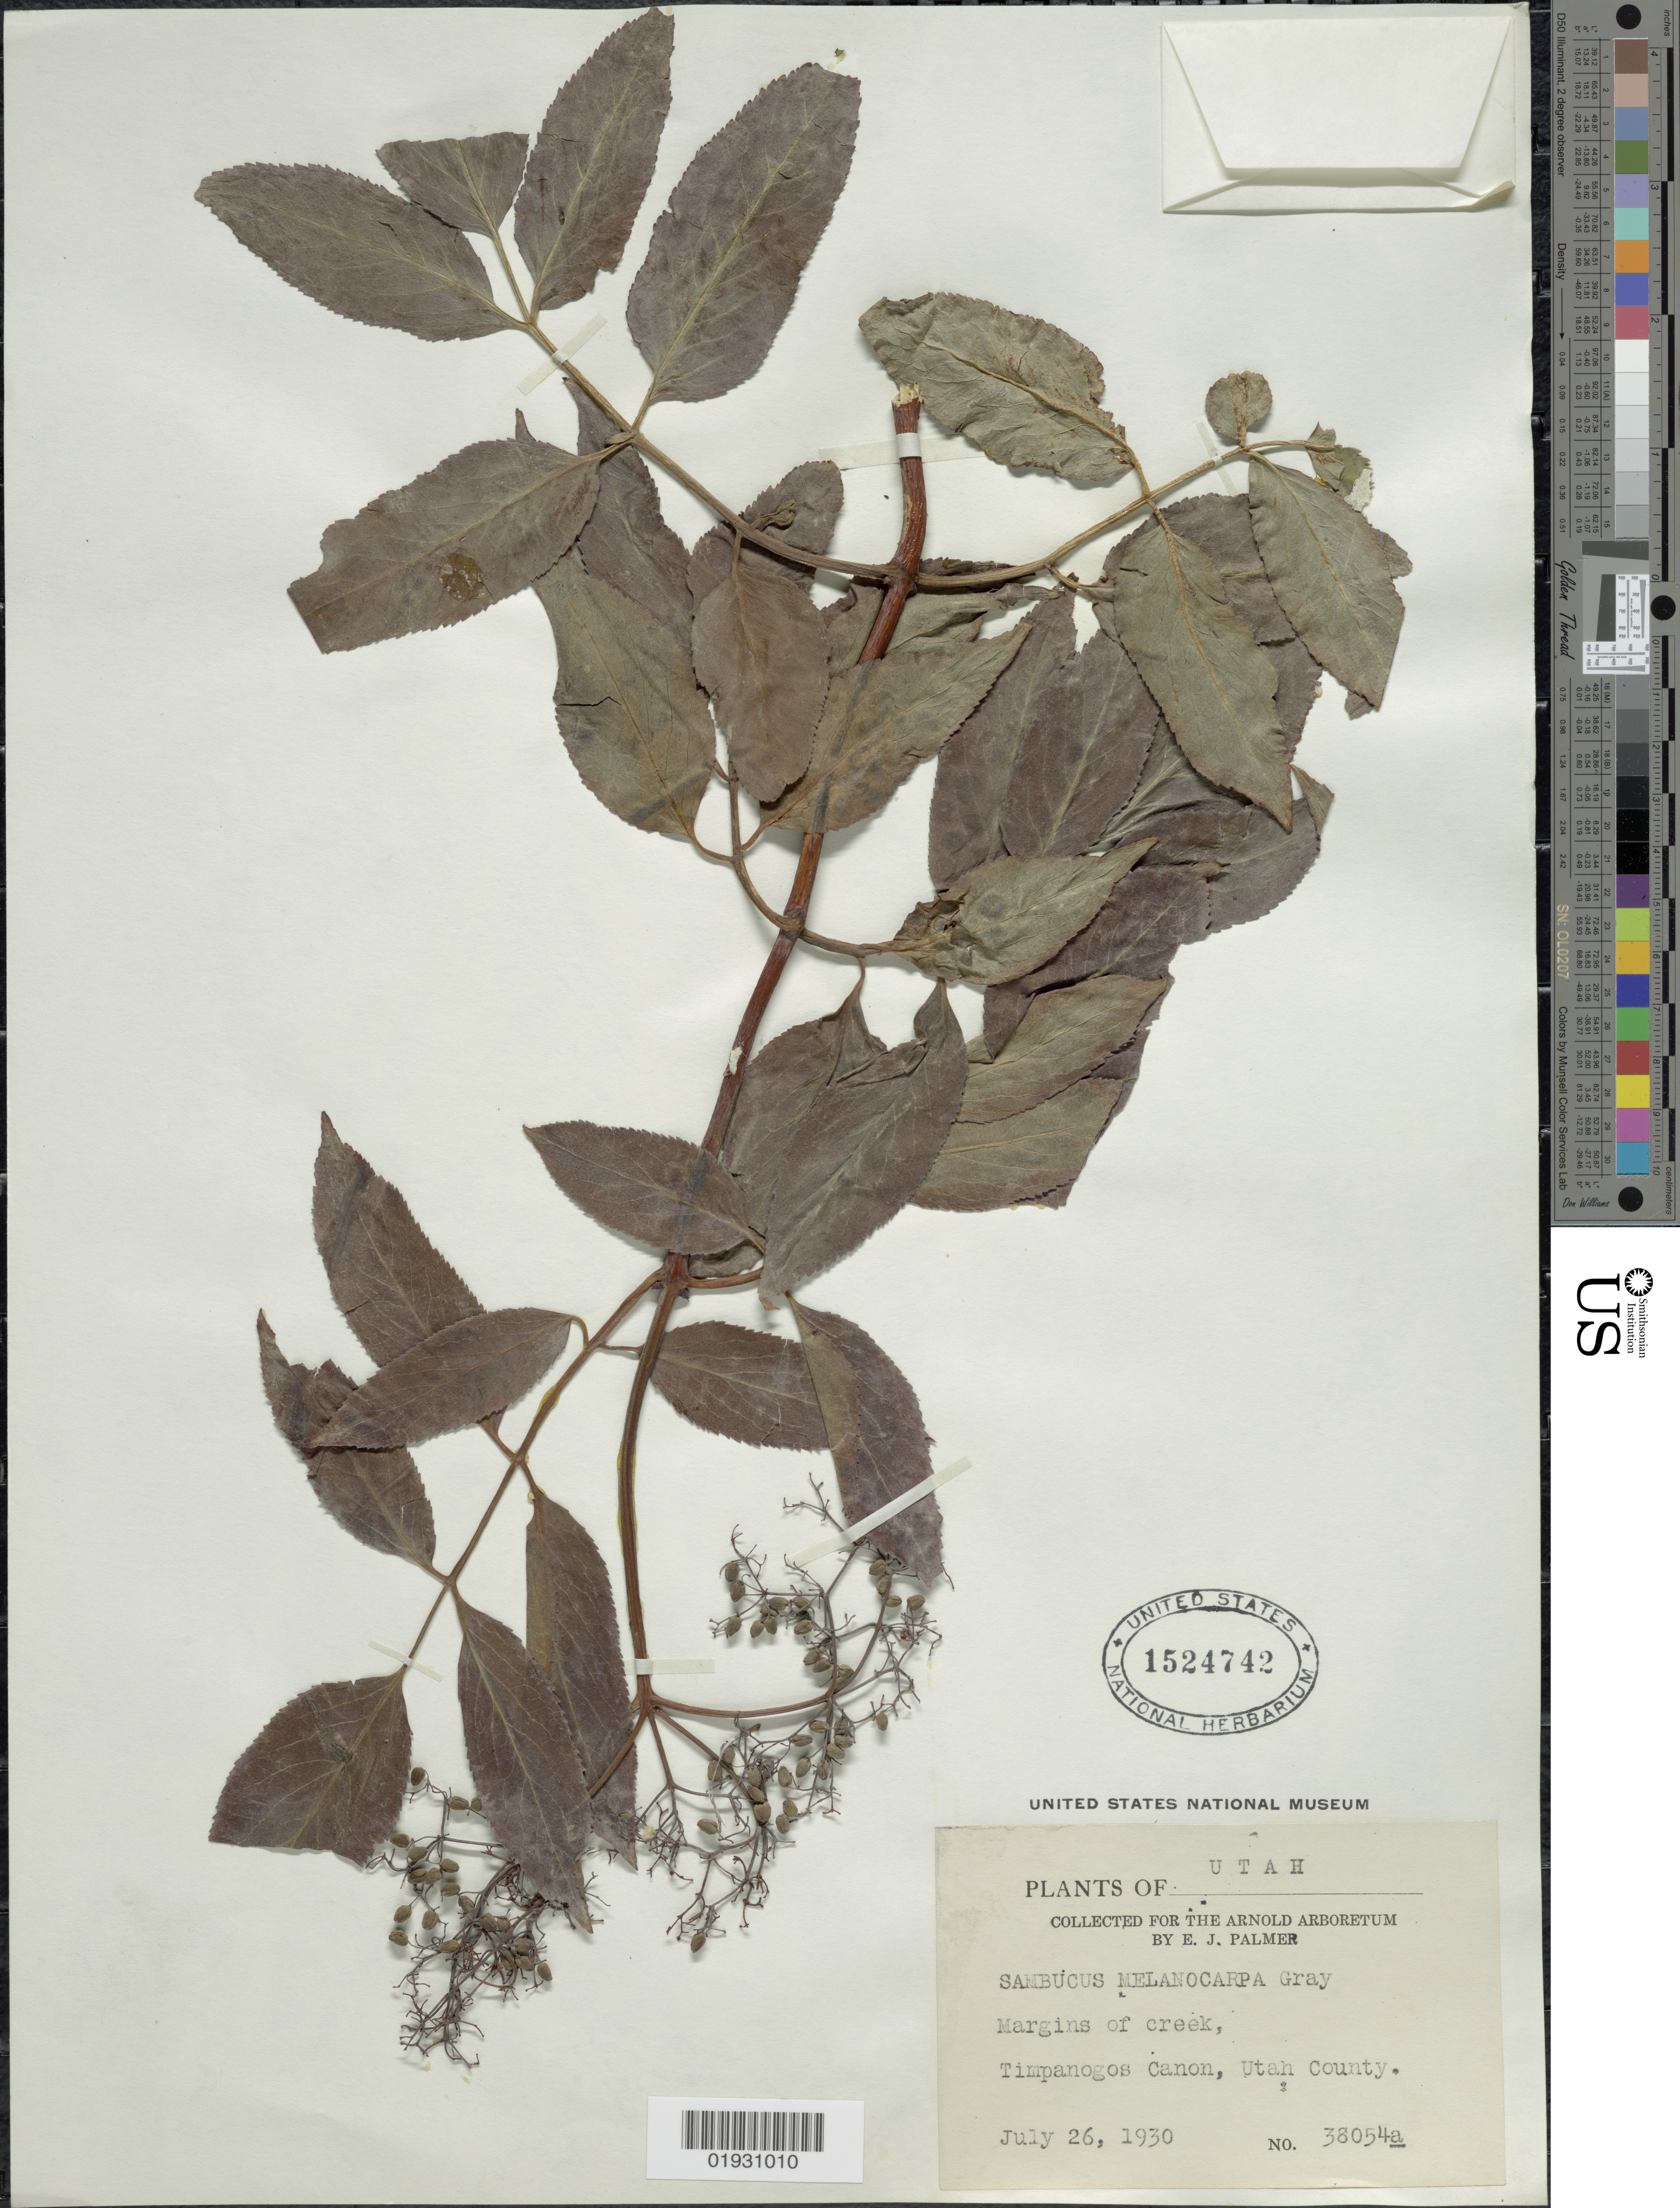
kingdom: Plantae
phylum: Tracheophyta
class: Magnoliopsida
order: Dipsacales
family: Viburnaceae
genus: Sambucus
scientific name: Sambucus melanocarpa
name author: A. Gray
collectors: E. J. Palmer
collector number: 38054a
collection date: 1930-07-26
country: United States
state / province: Utah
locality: Margins of creek, Timpanogos Canon, Utah County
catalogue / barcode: US 1524742